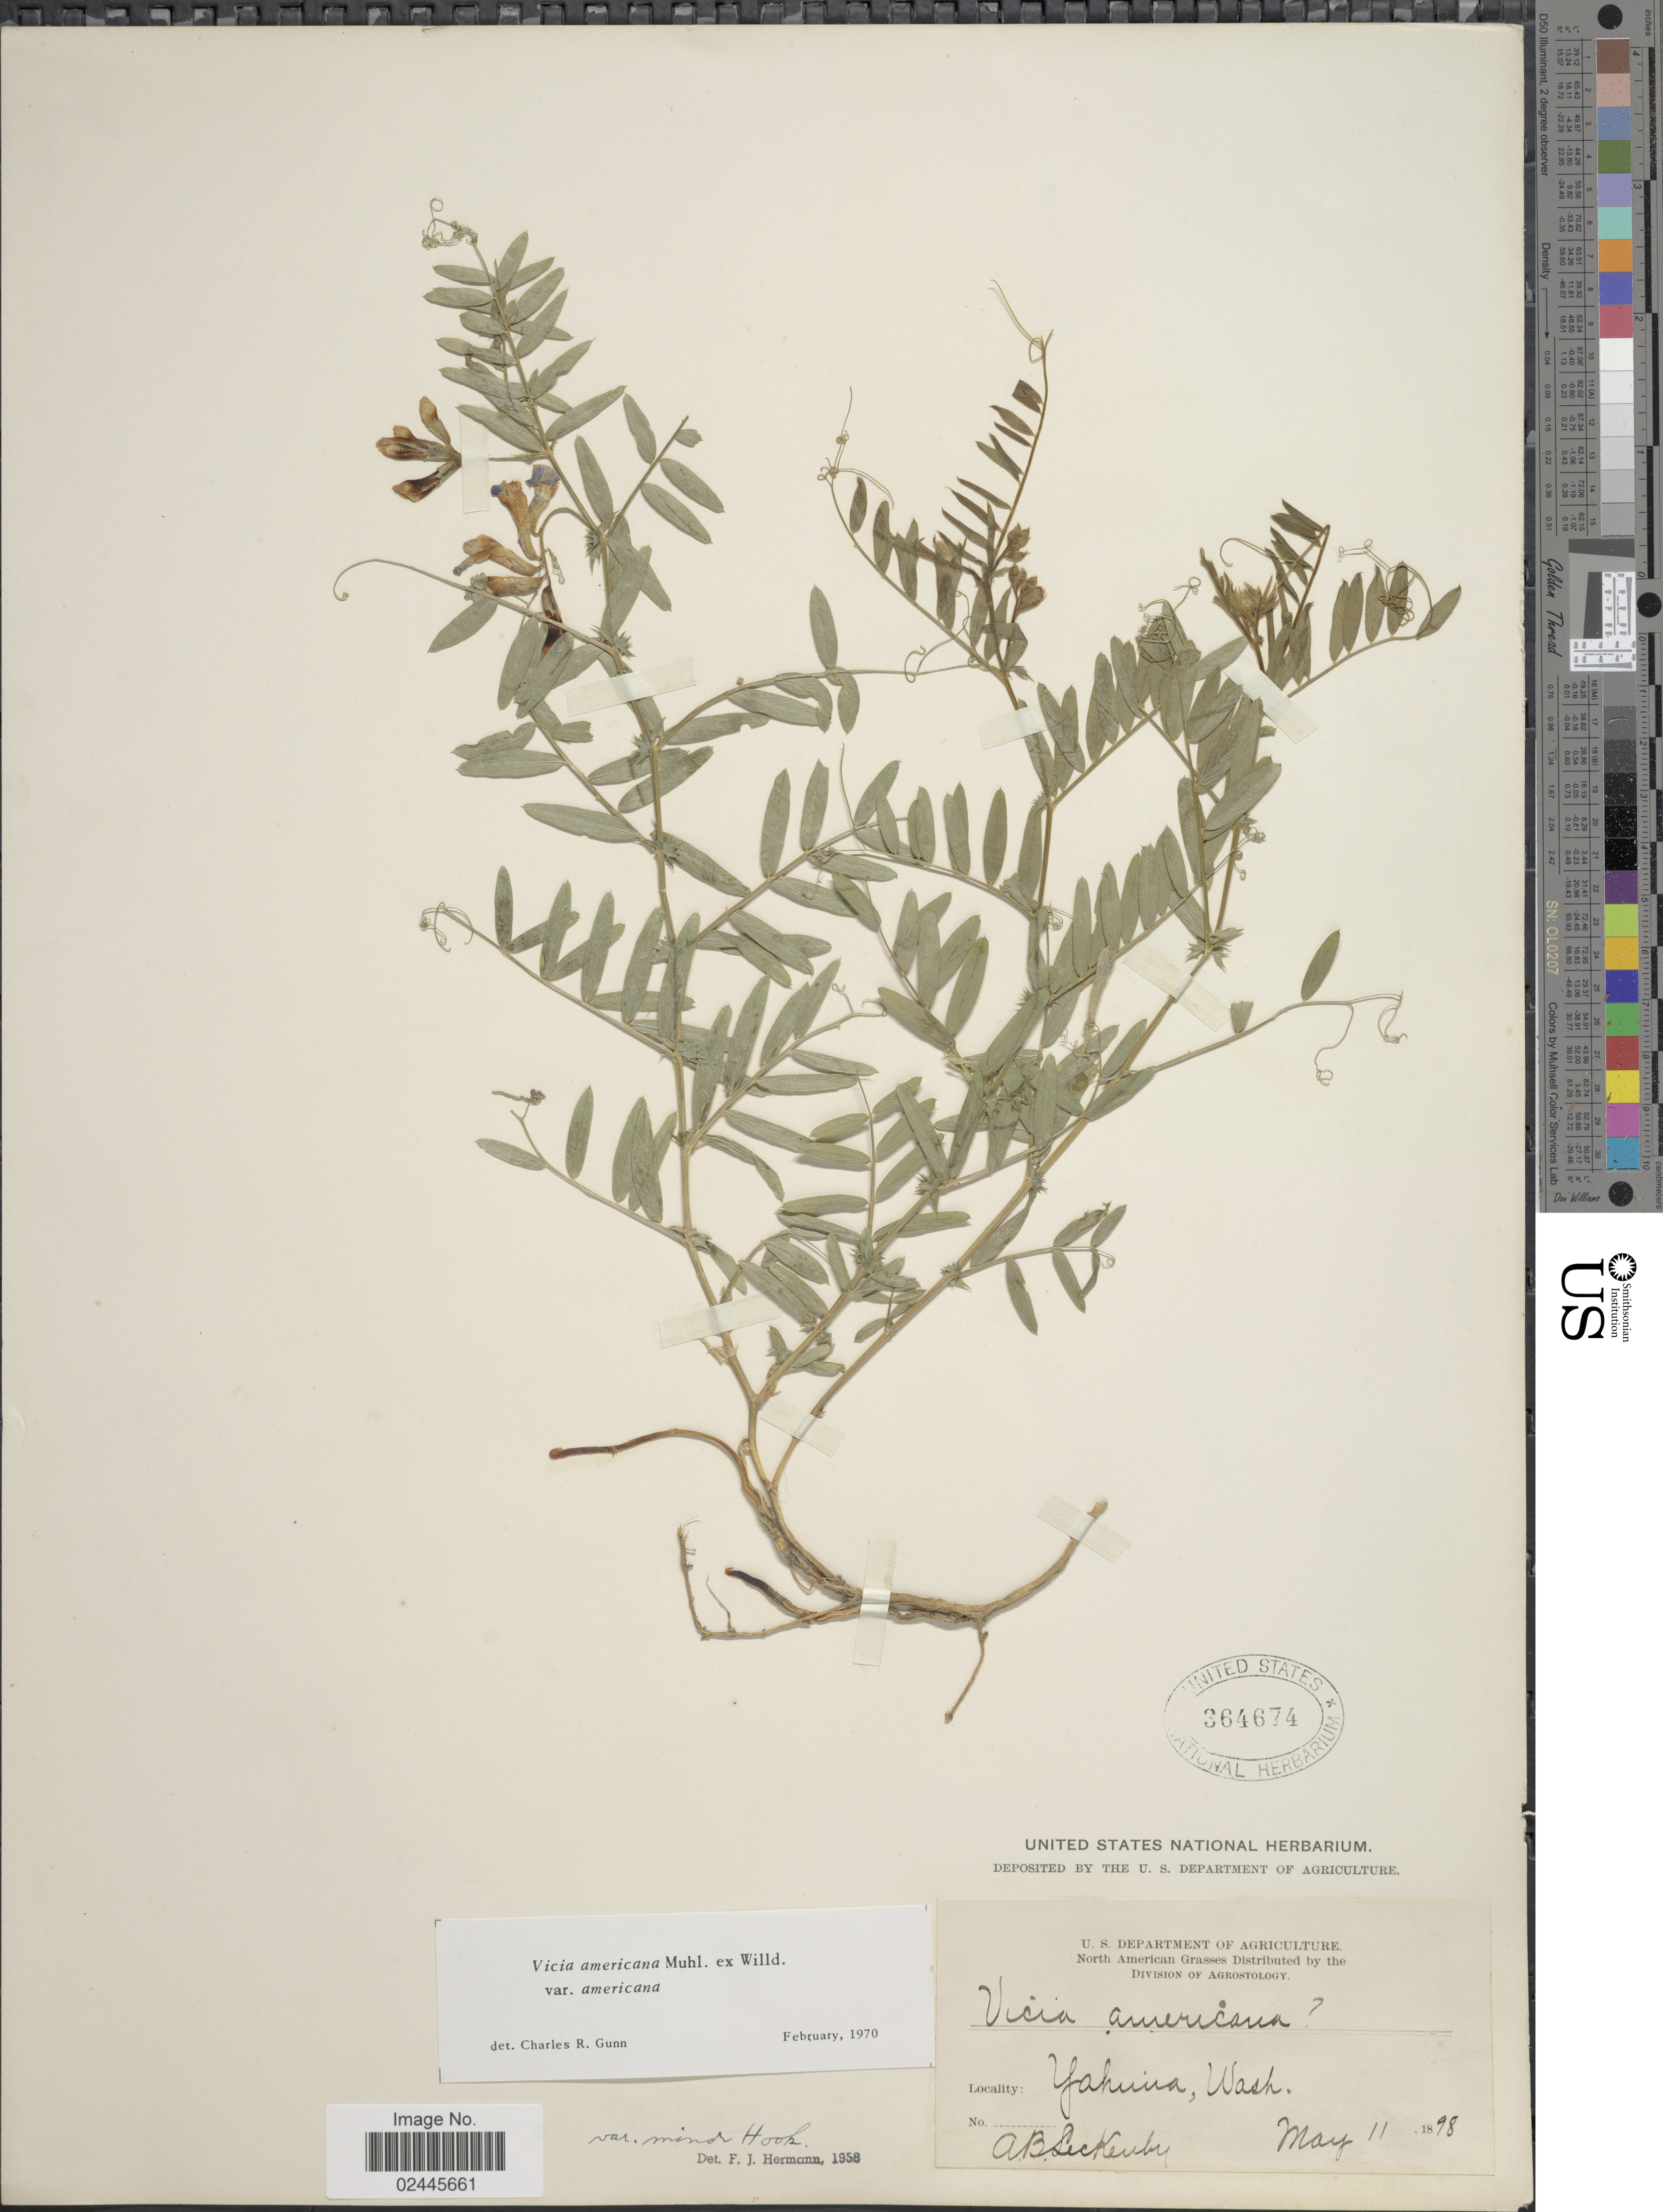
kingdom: Plantae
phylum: Tracheophyta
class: Magnoliopsida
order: Fabales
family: Fabaceae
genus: Vicia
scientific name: Vicia americana var. americana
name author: Muhl. ex Willd.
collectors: A. Leckenby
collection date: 1898-05-11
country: United States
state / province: Washington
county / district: Yakima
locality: Yakima.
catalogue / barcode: US 364674